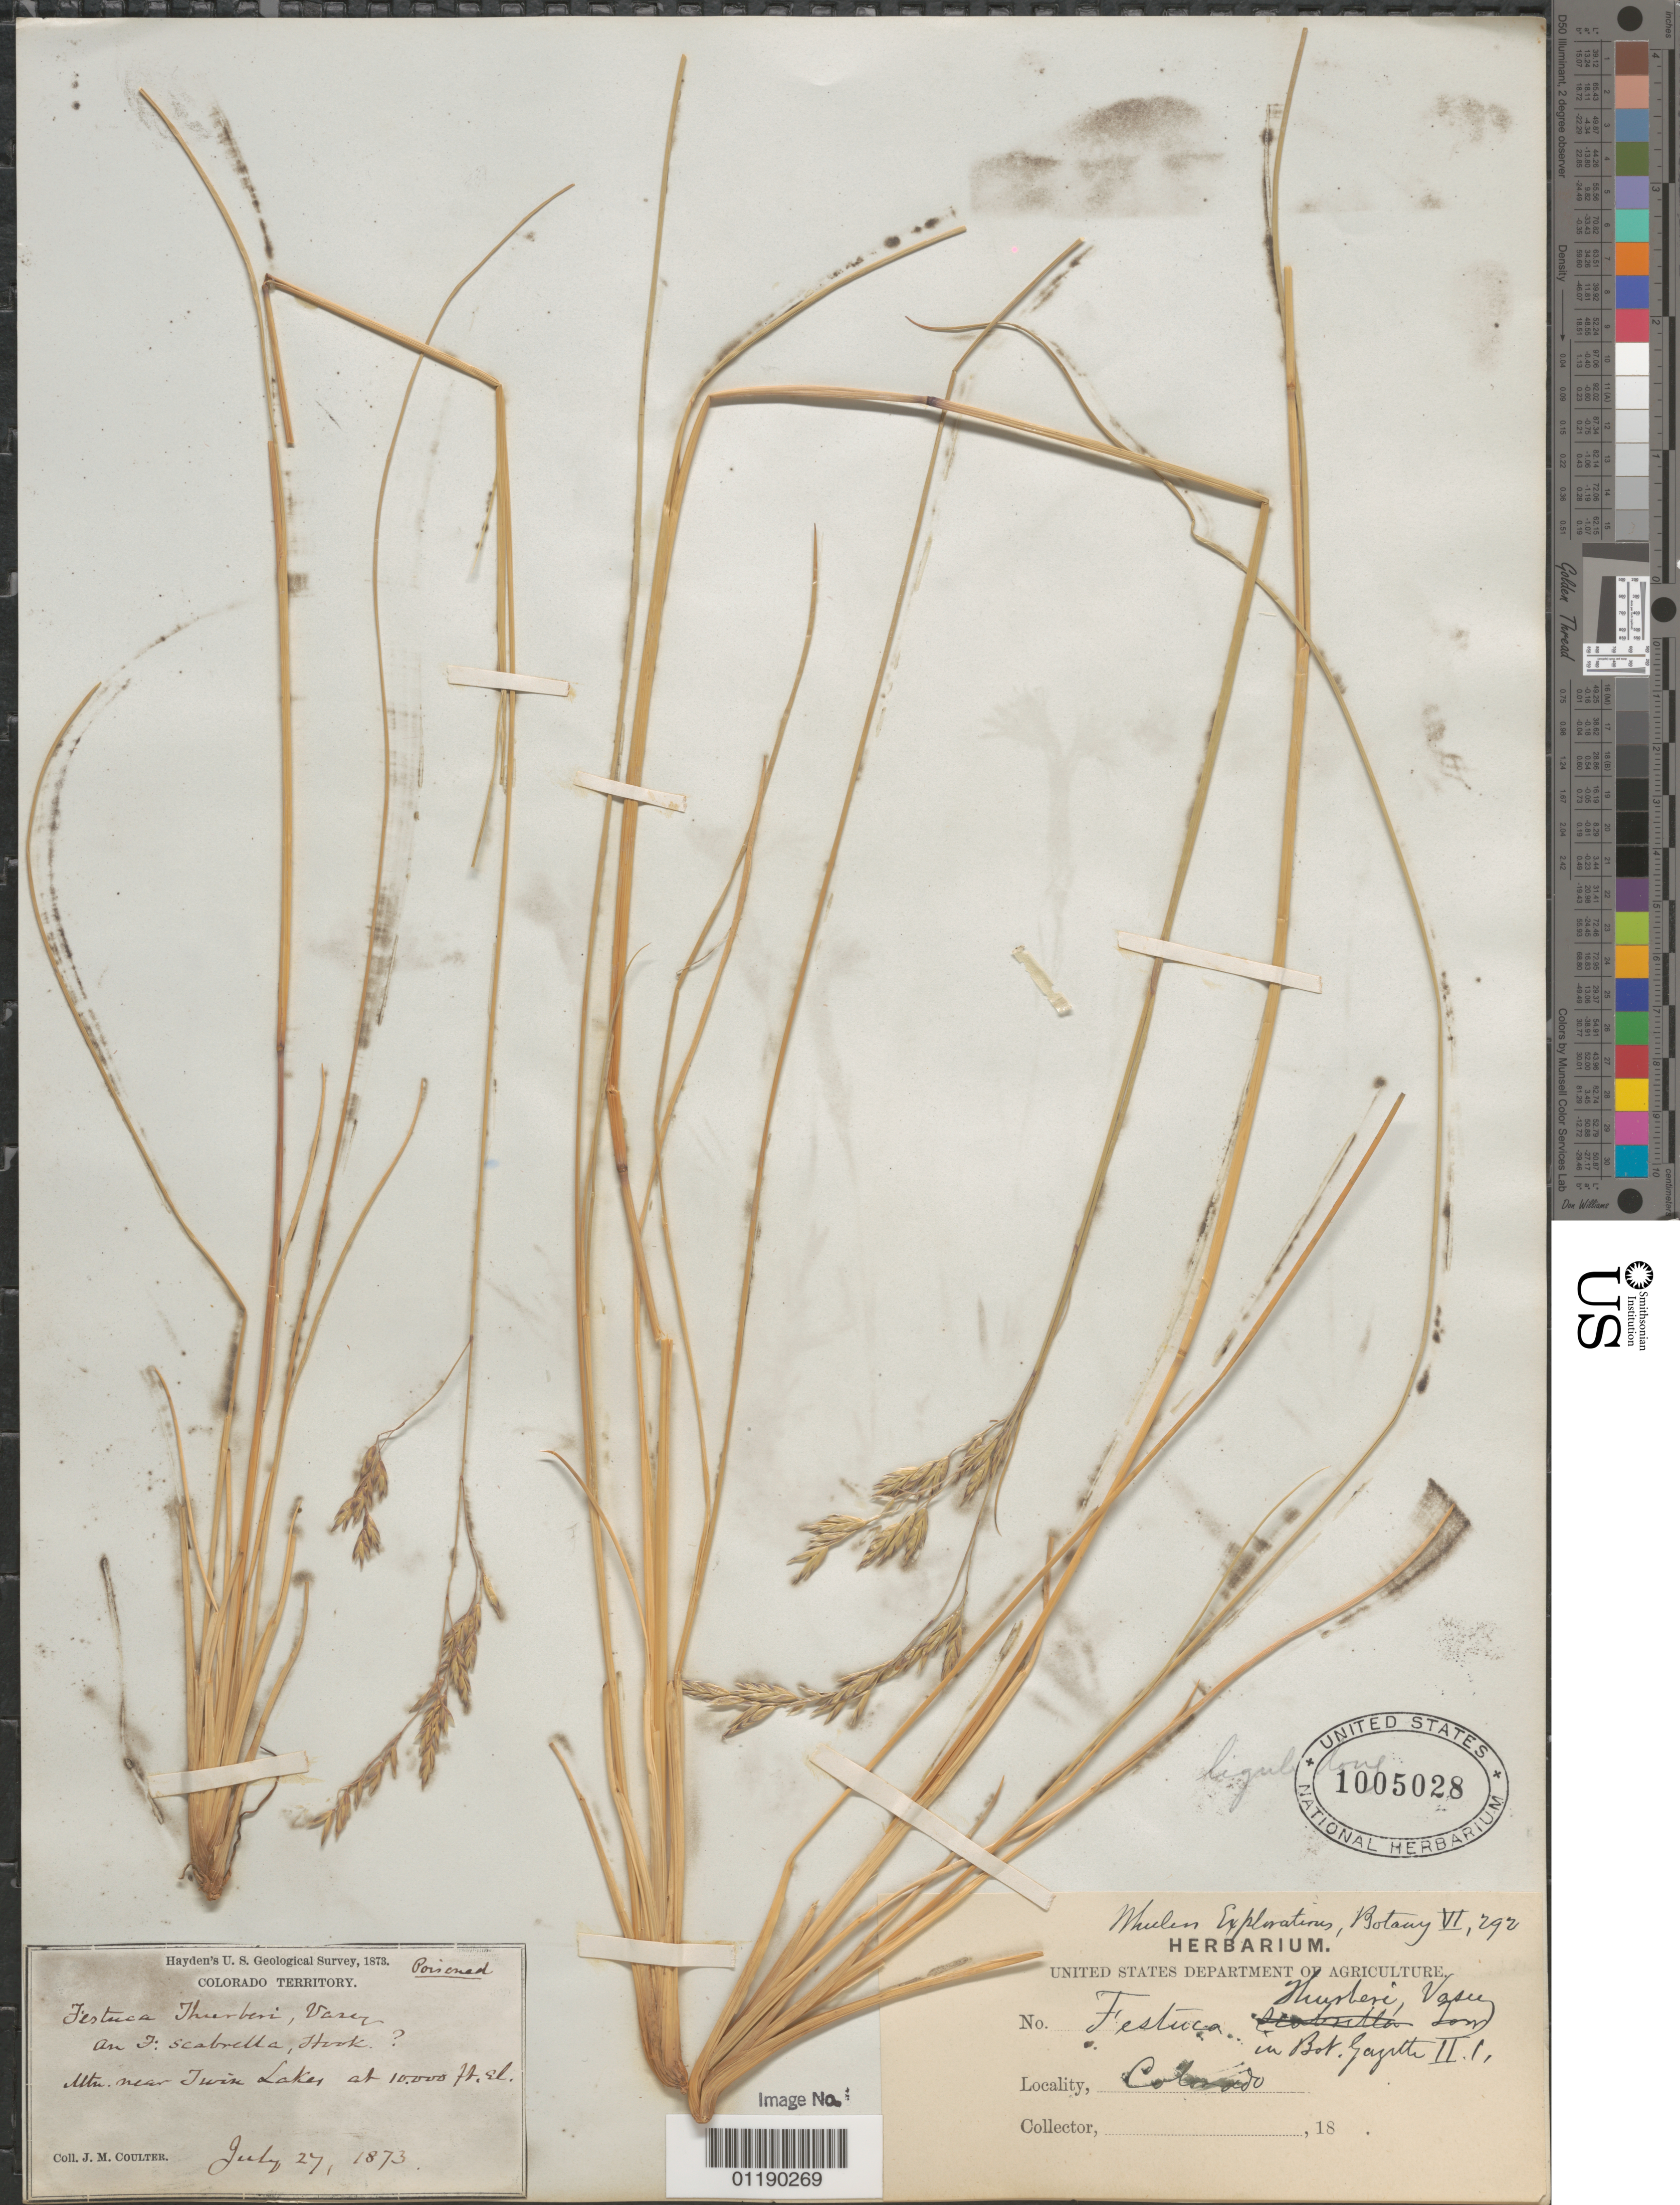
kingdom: Plantae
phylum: Tracheophyta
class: Liliopsida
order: Poales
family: Poaceae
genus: Festuca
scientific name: Festuca thurberi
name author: Vasey in G.M. Wheeler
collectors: J. M. Coulter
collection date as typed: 27 Jul 1873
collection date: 1873-07-27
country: United States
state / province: Colorado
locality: Mt. near Twin Lakes.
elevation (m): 3048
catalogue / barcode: US 1005028